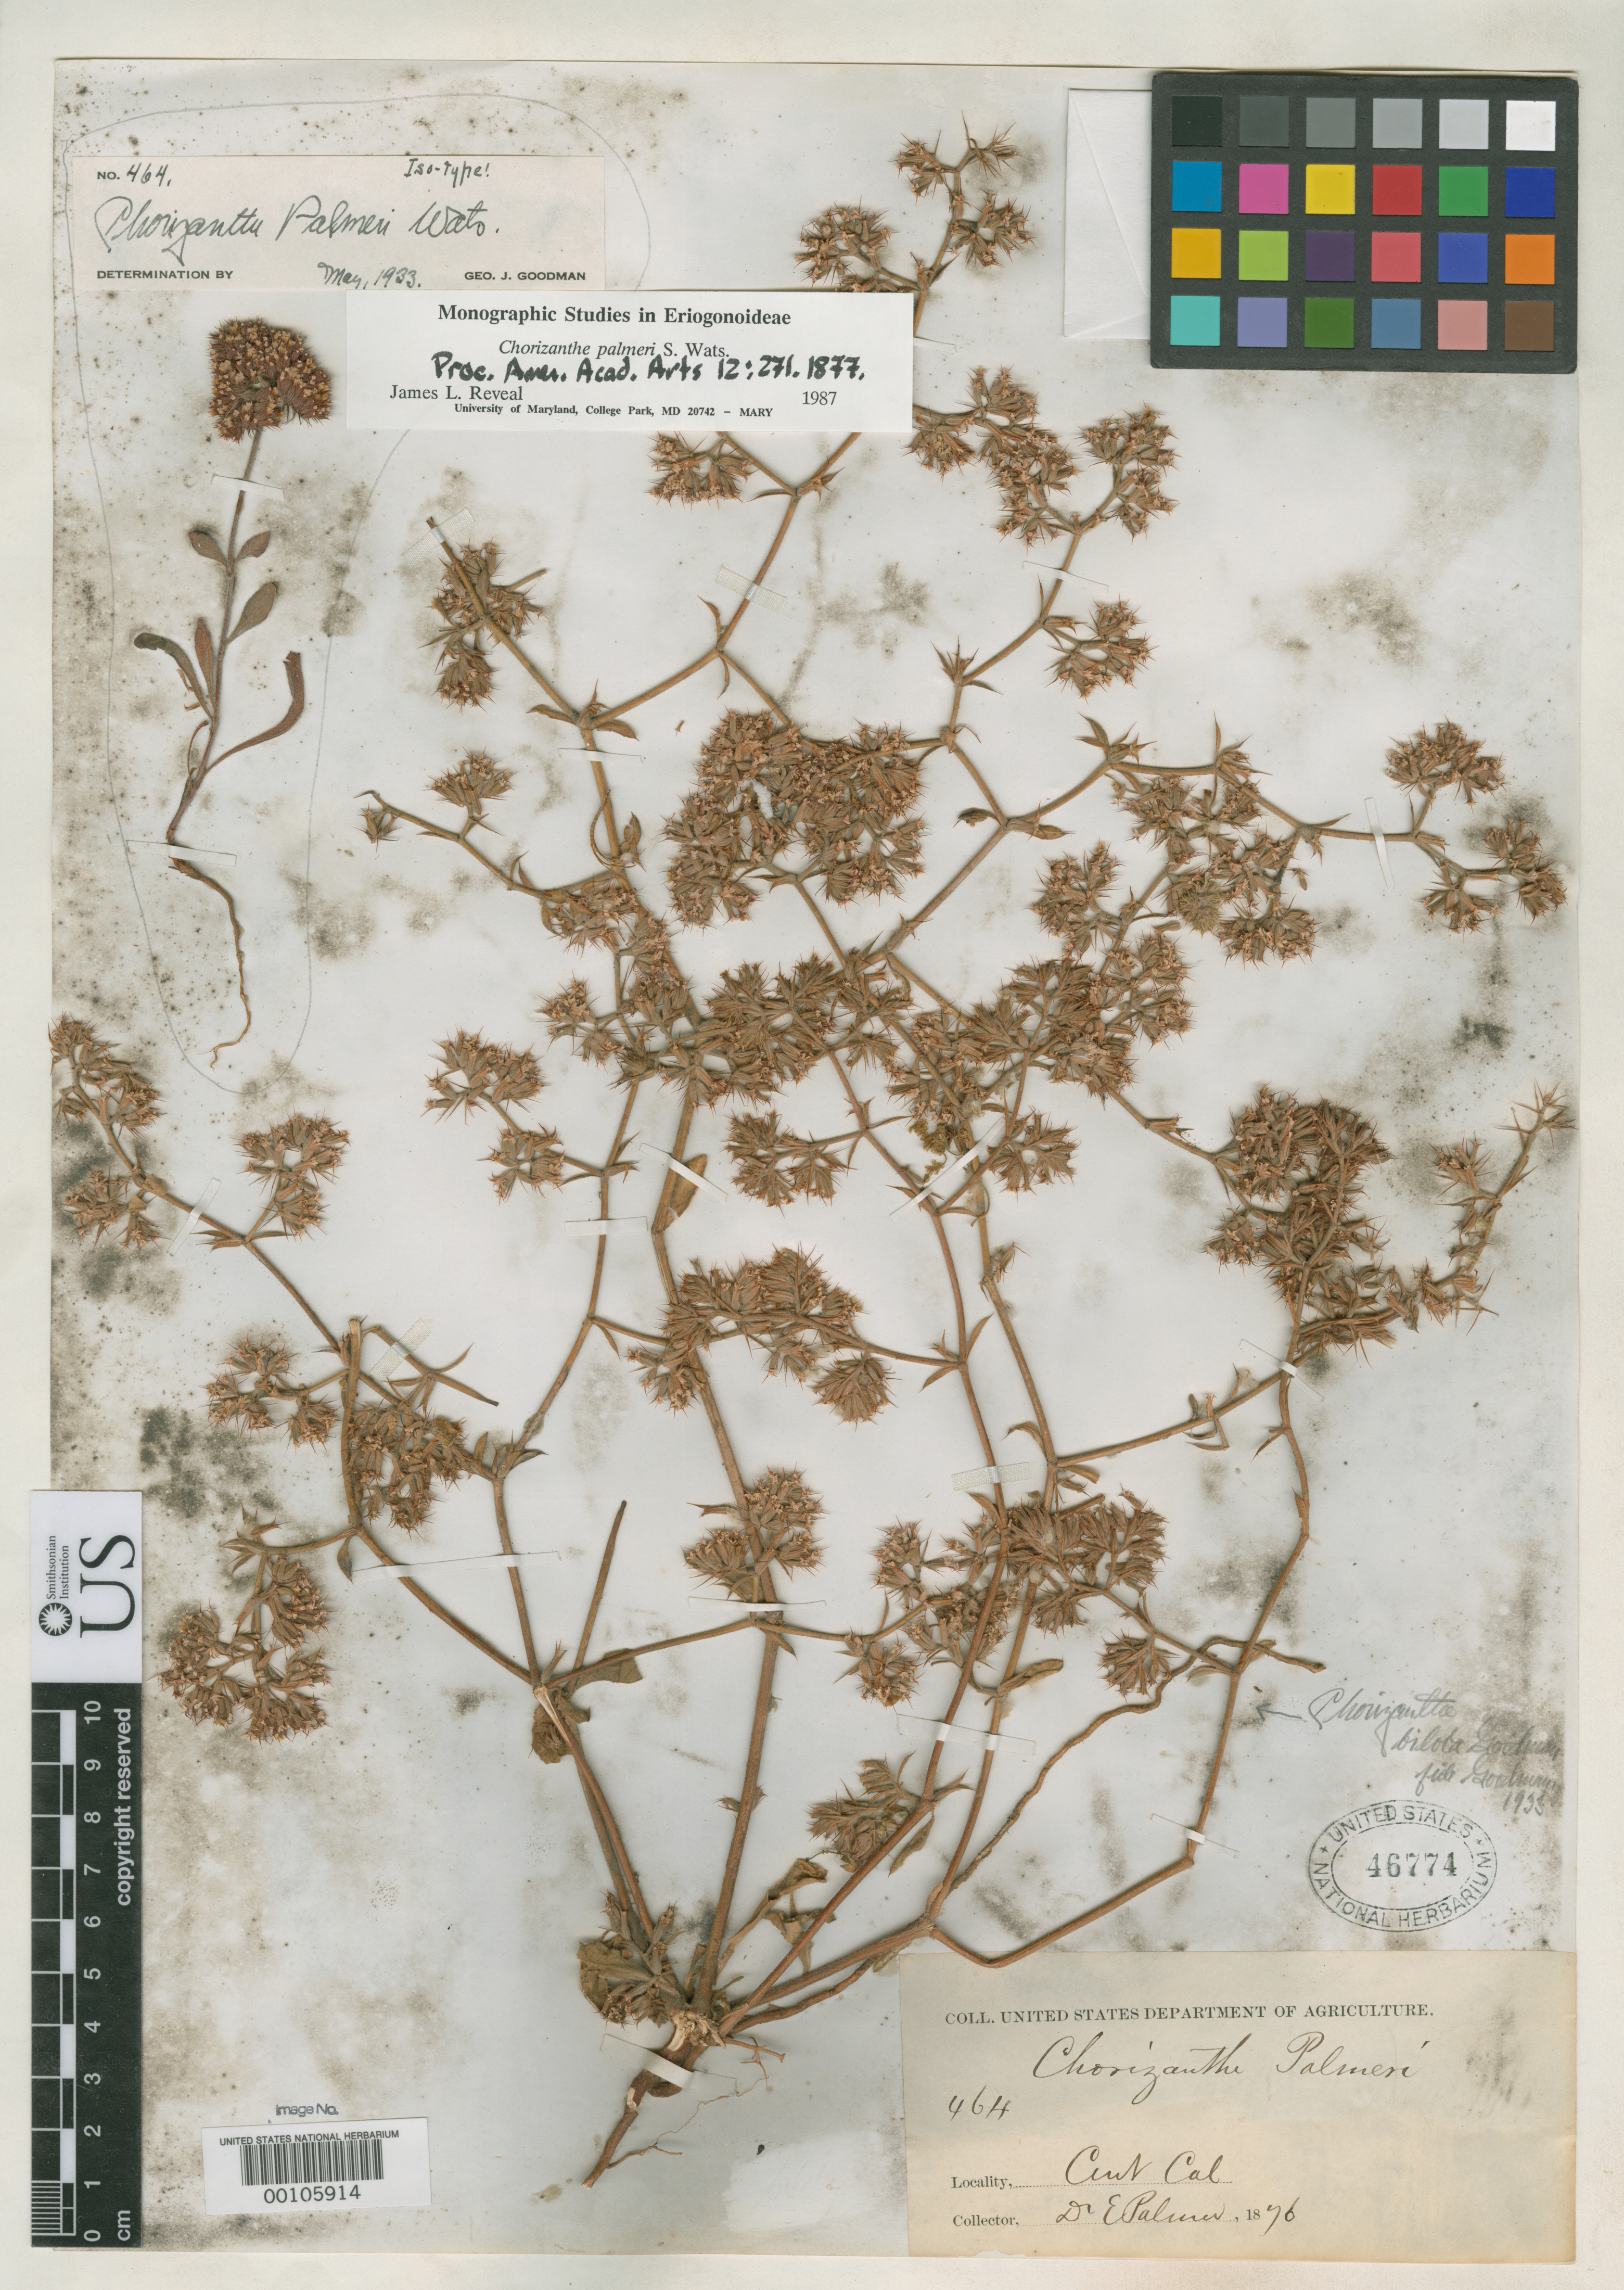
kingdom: Plantae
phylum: Tracheophyta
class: Magnoliopsida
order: Caryophyllales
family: Polygonaceae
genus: Chorizanthe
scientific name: Chorizanthe palmeri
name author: S. Watson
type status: Type Collection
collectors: E. Palmer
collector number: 464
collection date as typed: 1876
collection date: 1876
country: United States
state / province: California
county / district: San Luis Obispo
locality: Near San Luis Obispo.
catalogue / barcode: US 46774